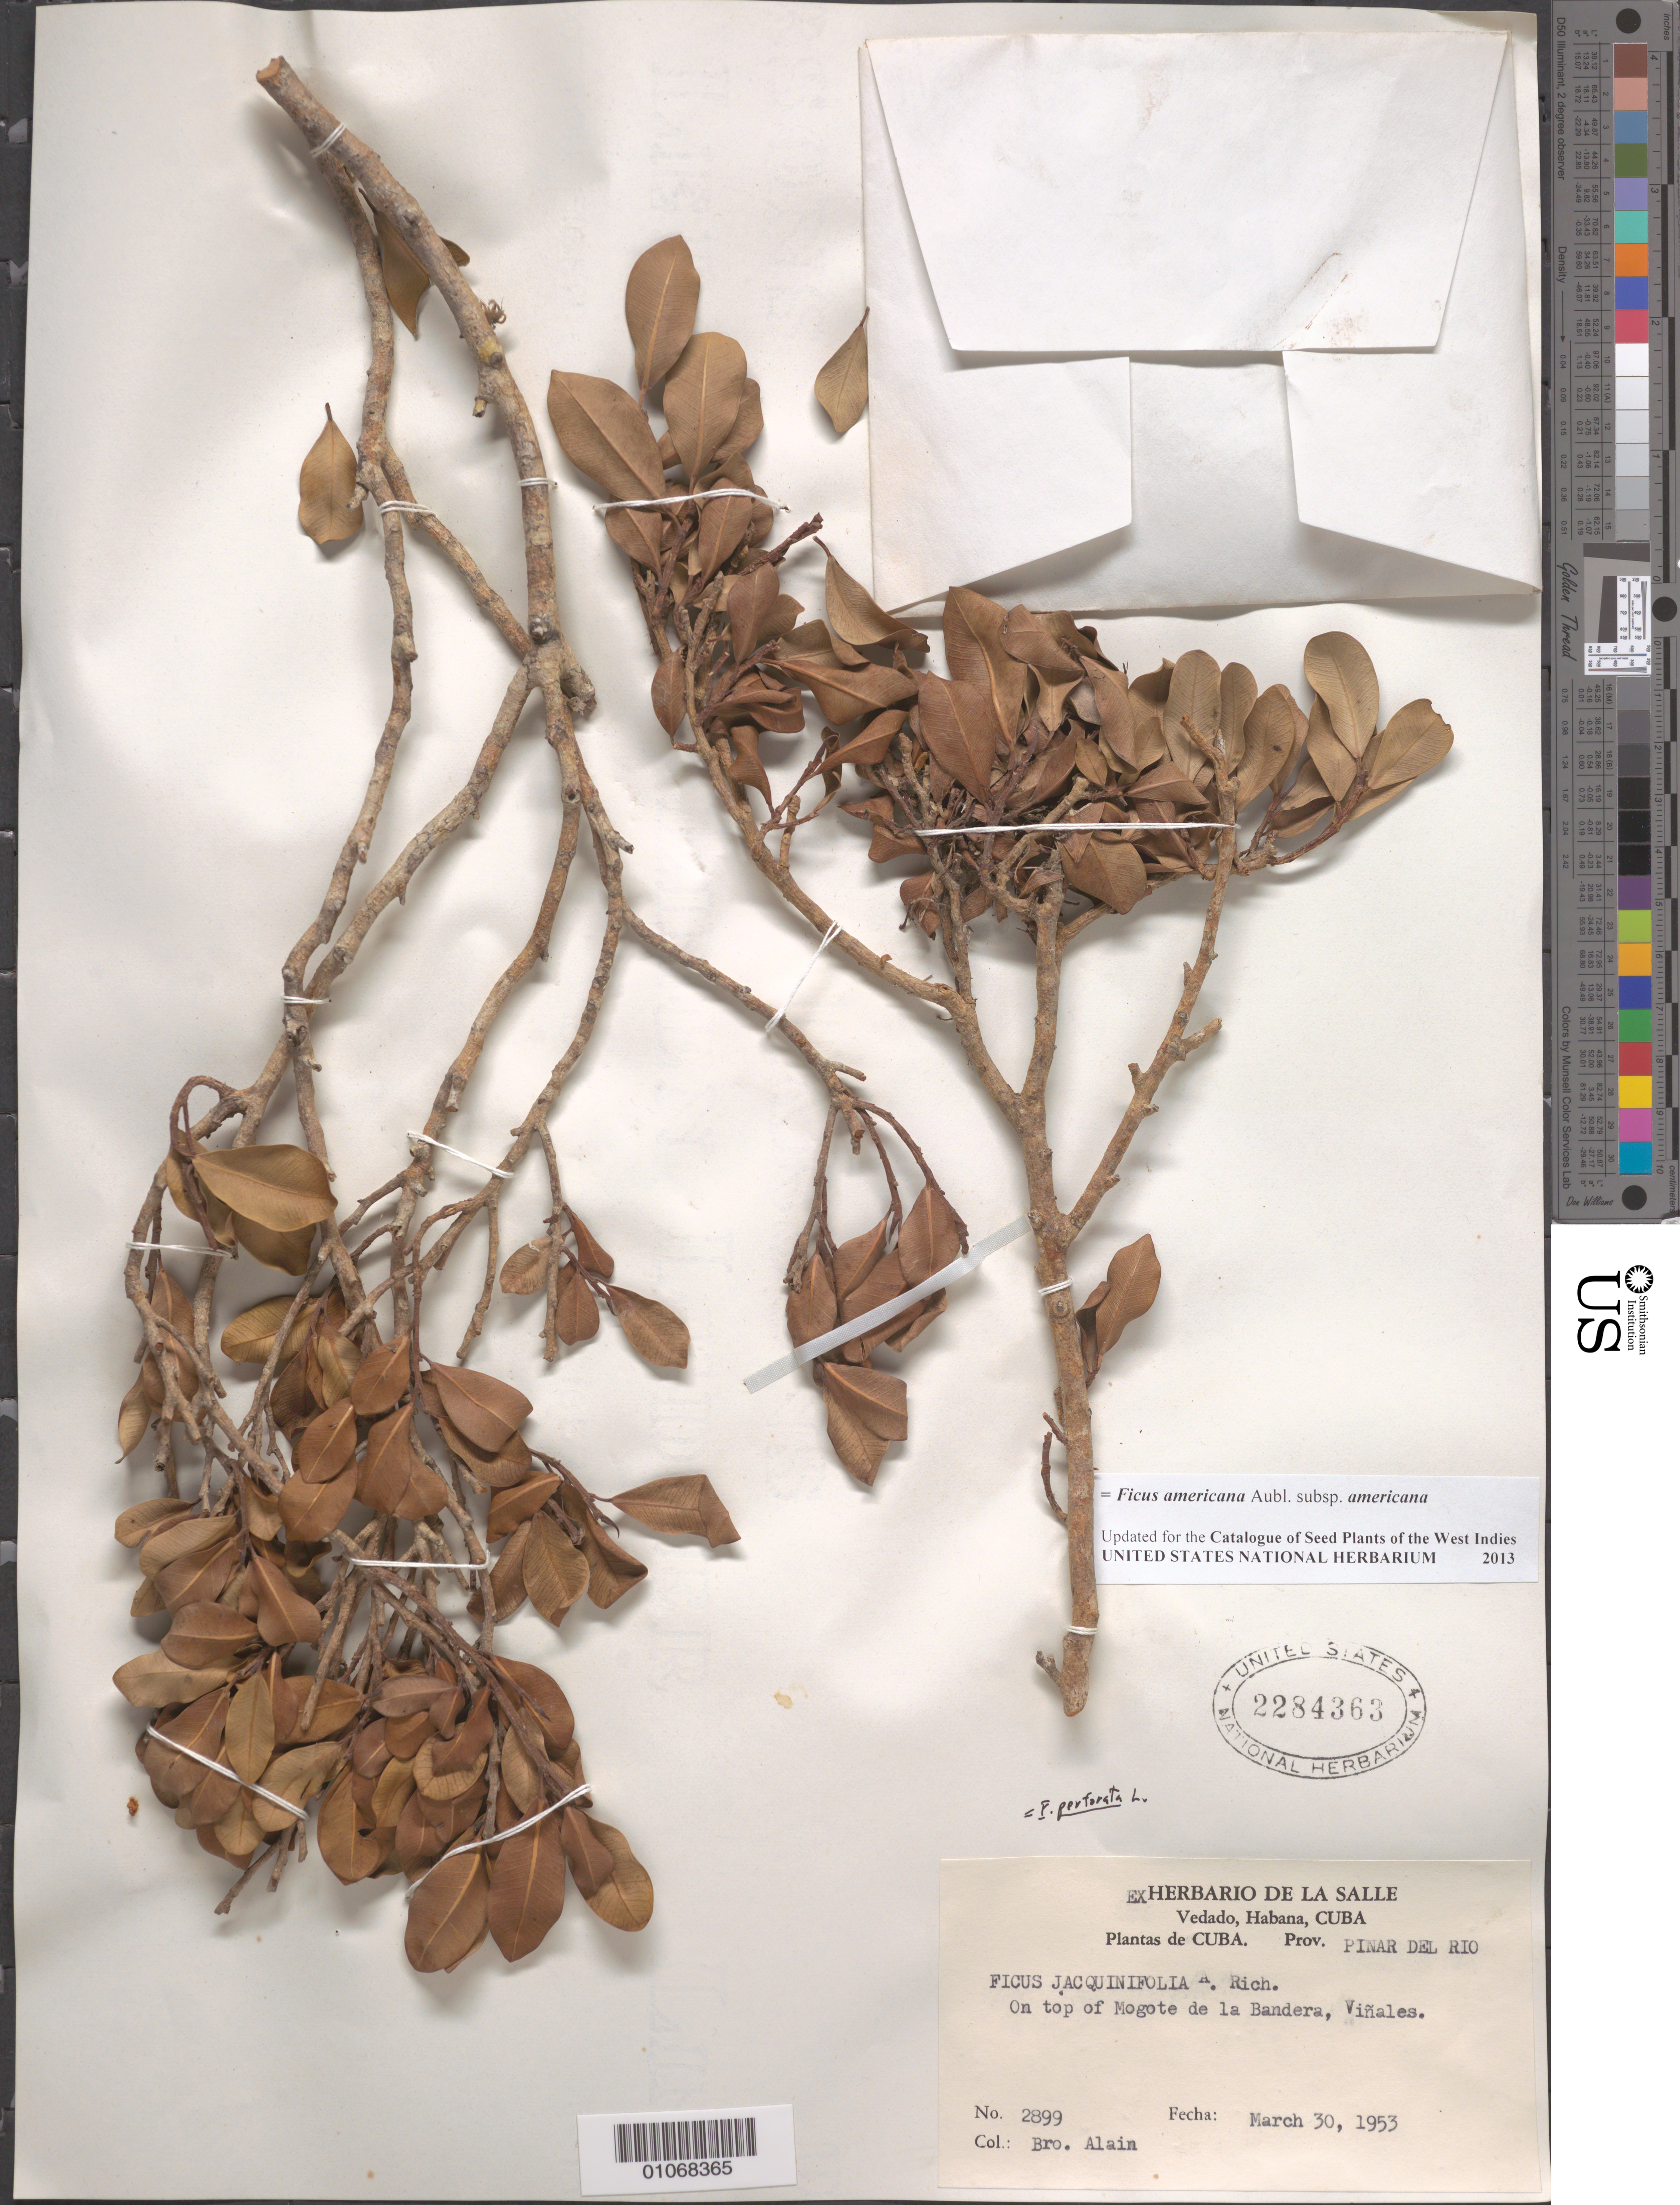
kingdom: Plantae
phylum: Tracheophyta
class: Magnoliopsida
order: Rosales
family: Moraceae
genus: Ficus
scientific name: Ficus perforata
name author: L.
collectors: A. H. Liogier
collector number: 2899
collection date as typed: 30 Mar 1953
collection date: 1953-03-30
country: Cuba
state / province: Pinar del Rio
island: Cuba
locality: On top of Mogote de la Bandera, Vinales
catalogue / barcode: US 2284363